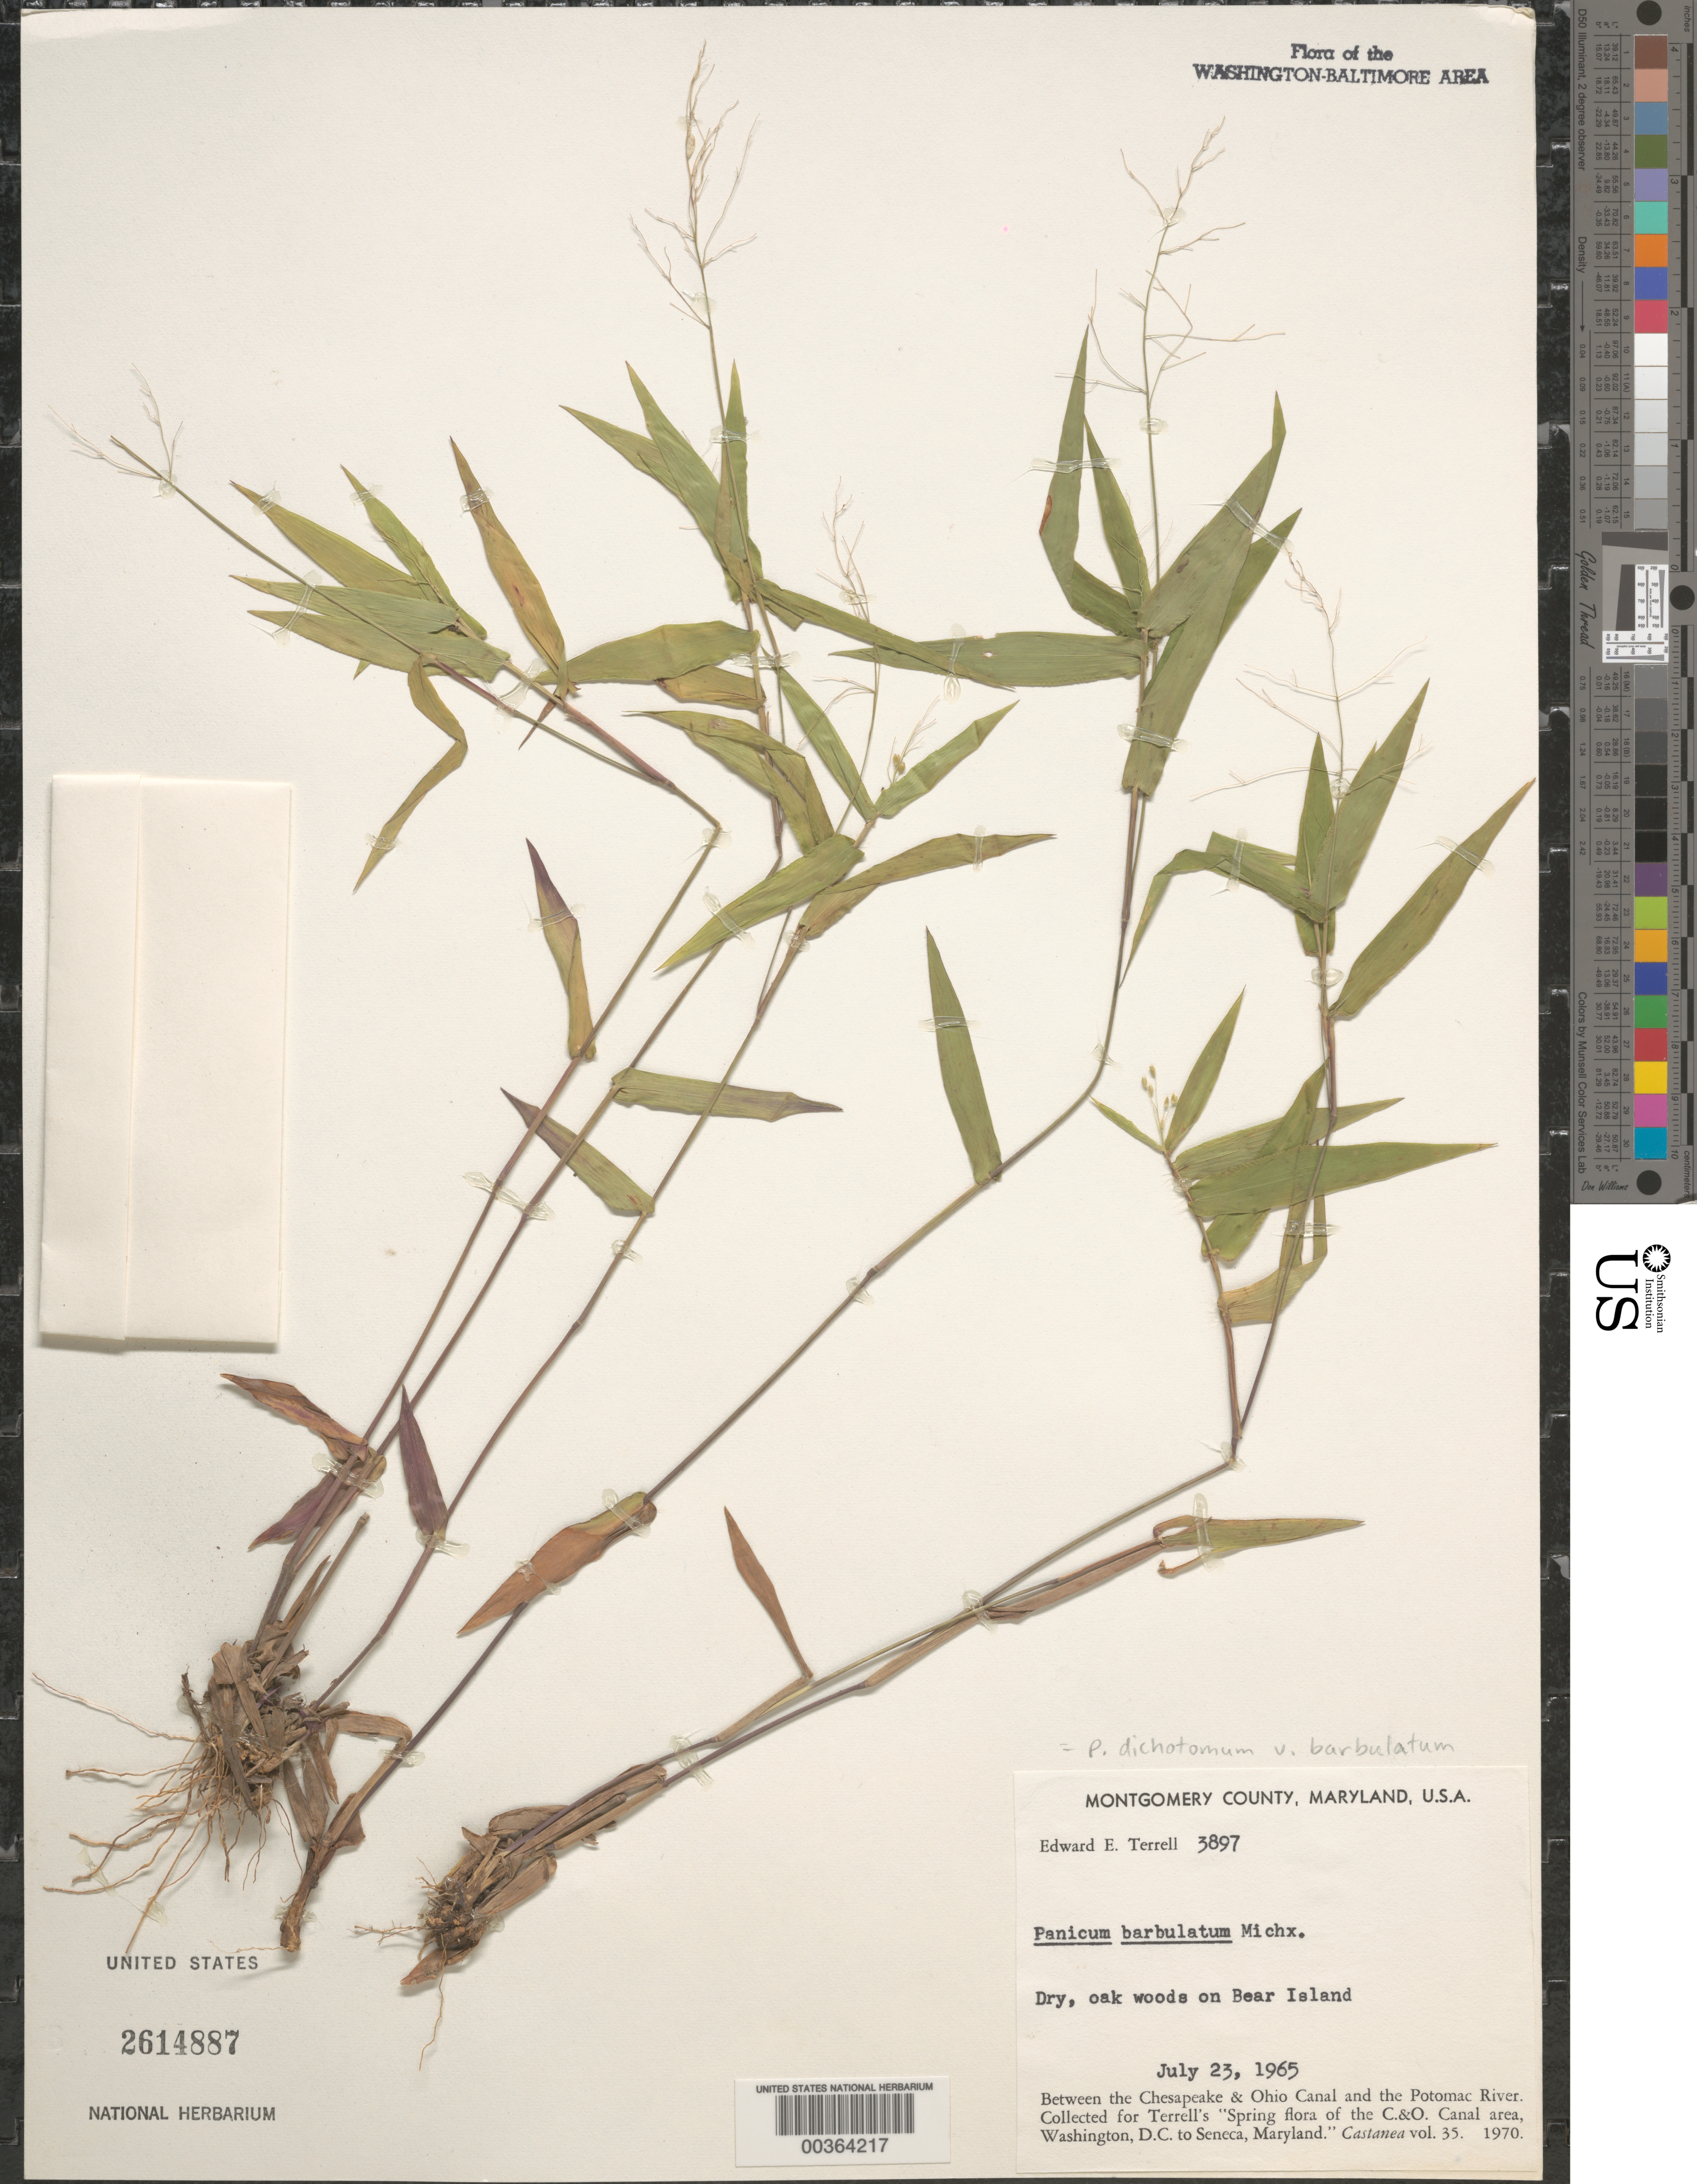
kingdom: Plantae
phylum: Tracheophyta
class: Liliopsida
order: Poales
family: Poaceae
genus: Dichanthelium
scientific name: Dichanthelium dichotomum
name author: (L.) Gould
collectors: E. E. Terrell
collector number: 3897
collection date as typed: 23 Jul 1965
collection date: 1965-07-23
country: United States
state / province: Maryland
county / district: Montgomery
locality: Bear Island C. & O. Canal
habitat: Dry, oak woods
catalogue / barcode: US 2614887